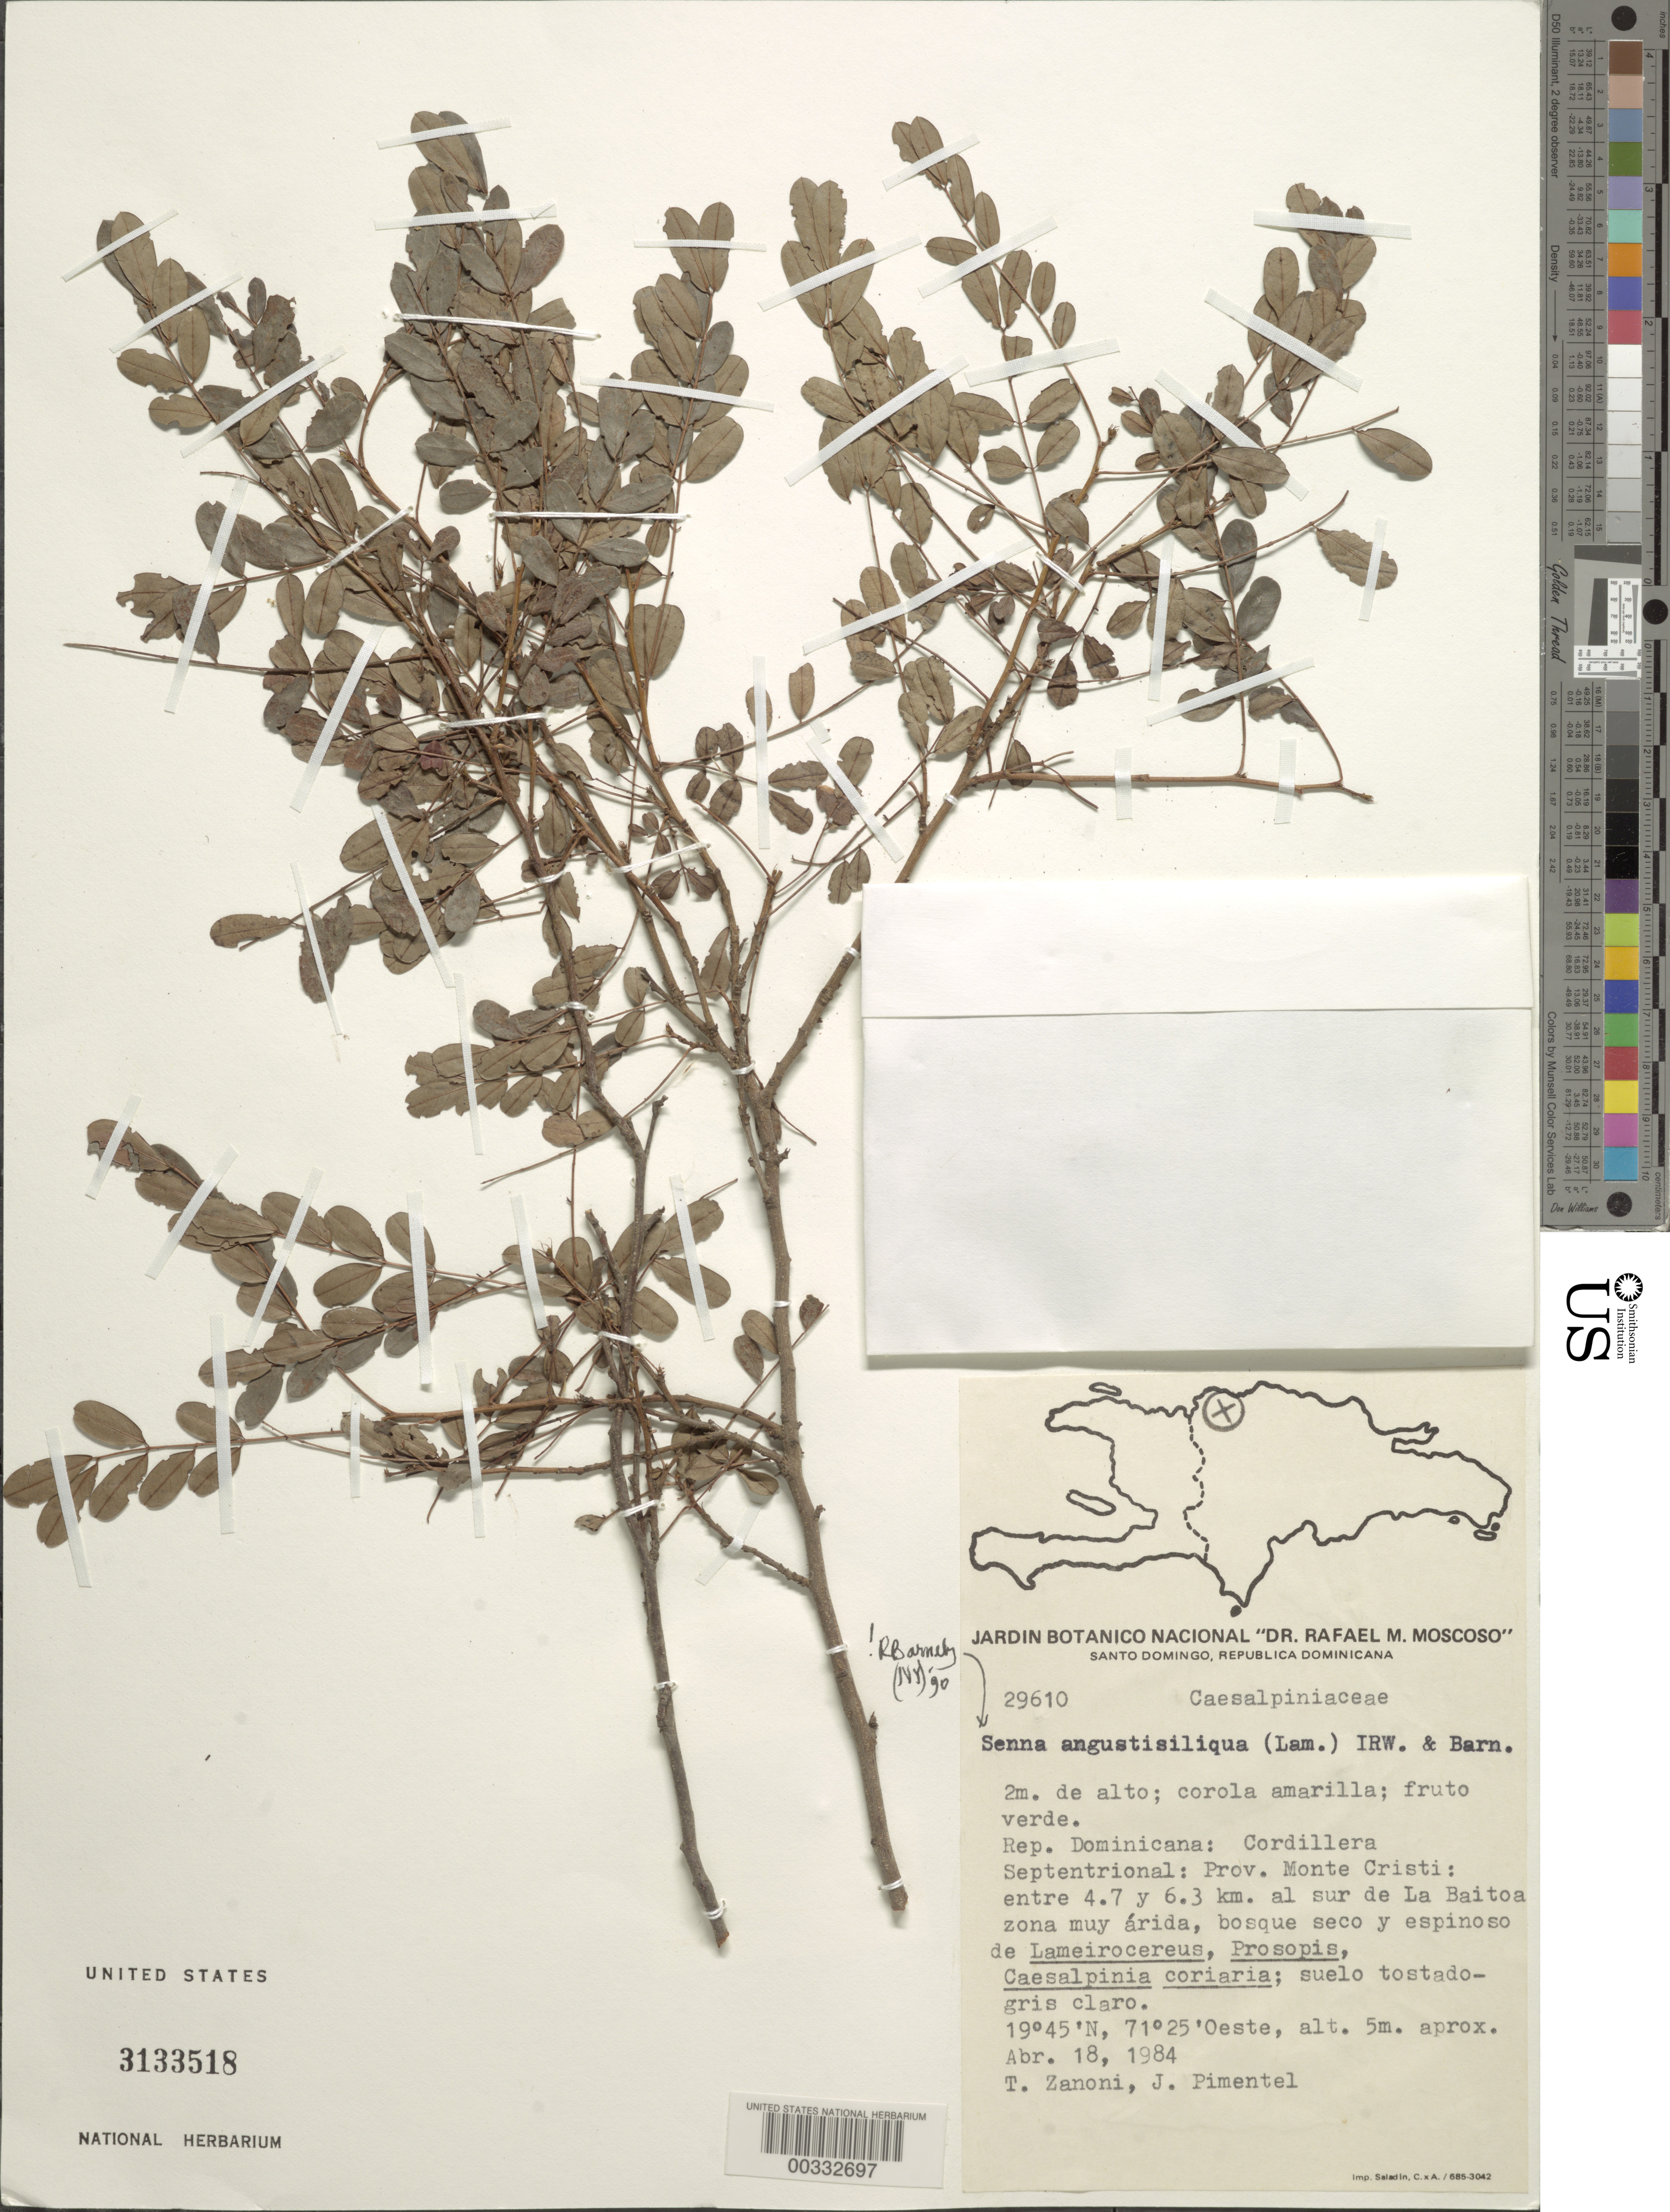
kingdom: Plantae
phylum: Tracheophyta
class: Magnoliopsida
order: Fabales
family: Fabaceae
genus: Senna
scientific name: Senna angustisiliqua var. angustisiliqua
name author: (Lam.) H.S. Irwin & Barneby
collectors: T. A. Zanoni & J. Pimentel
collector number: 29610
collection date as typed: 18 Apr 1984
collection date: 1984-04-18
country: Dominican Republic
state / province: Monte Cristi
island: Hispaniola Island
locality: Between 4.7 and 6.3 km s of la baitoa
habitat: Very arid zone; secondary thorny forest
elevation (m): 5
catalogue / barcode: US 3133518